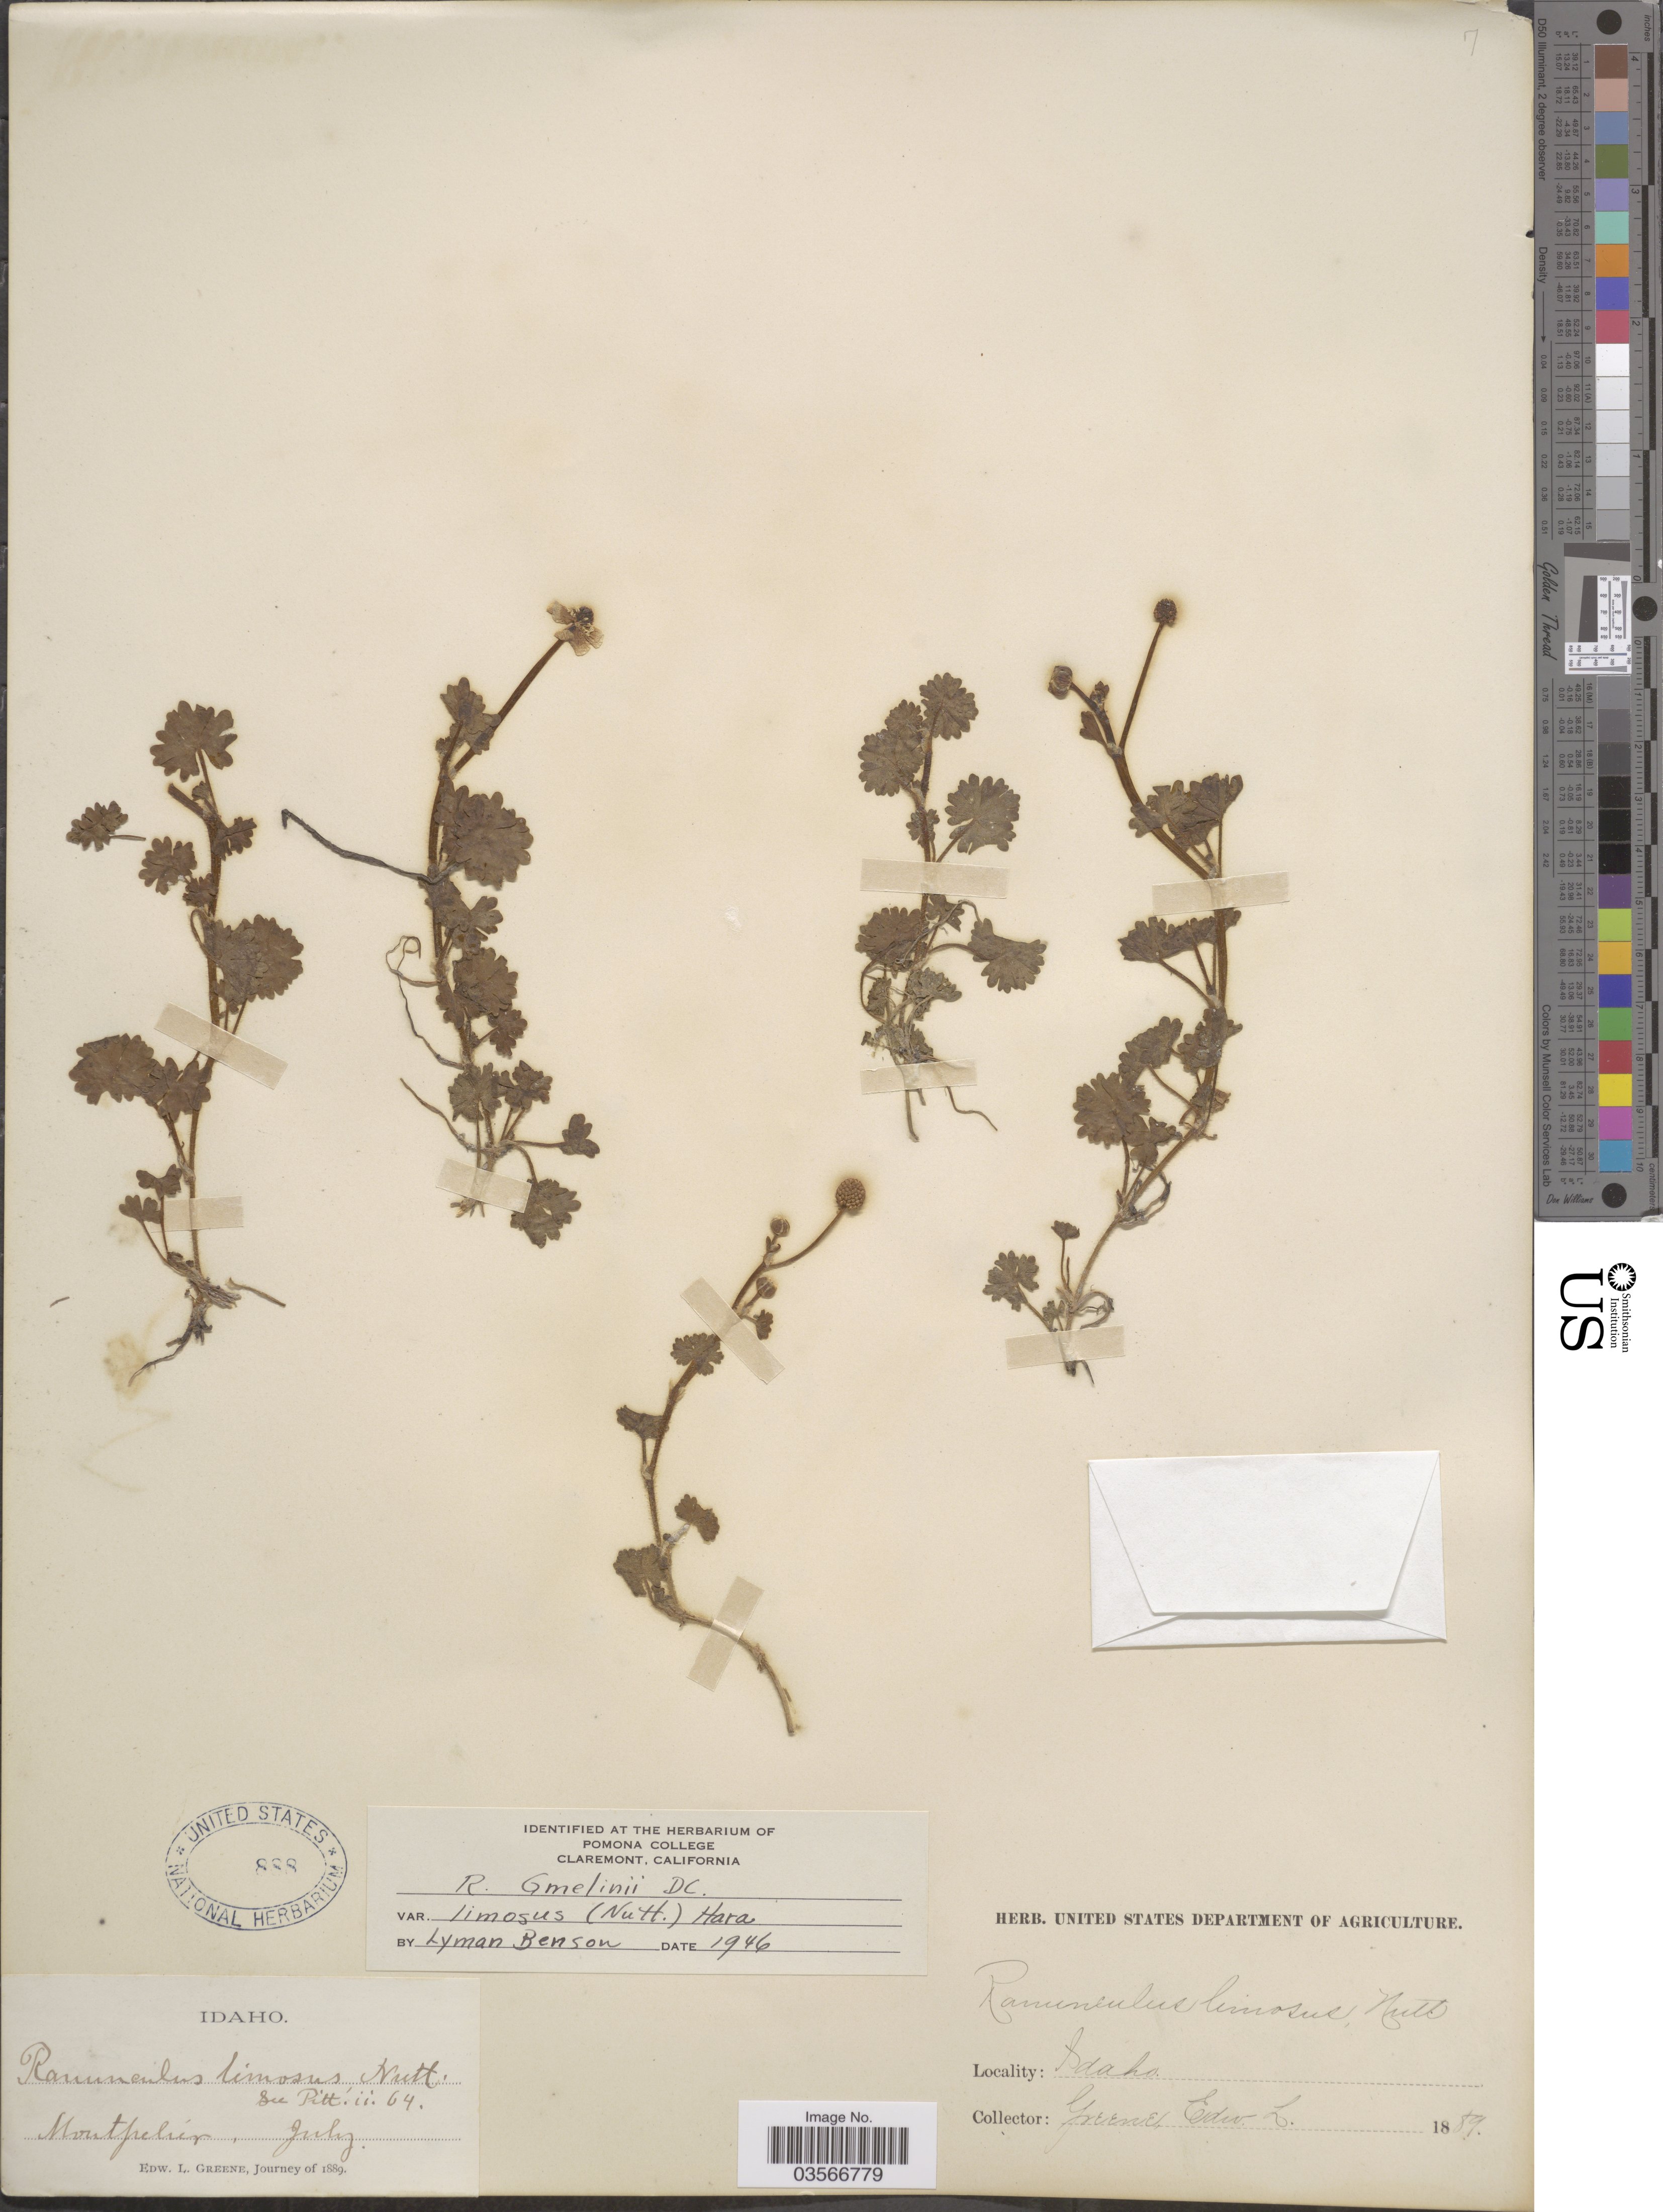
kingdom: Plantae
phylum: Tracheophyta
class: Magnoliopsida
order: Ranunculales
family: Ranunculaceae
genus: Ranunculus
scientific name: Ranunculus gmelinii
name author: DC.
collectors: E. L. Greene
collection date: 1889-07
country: United States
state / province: Idaho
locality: Montpelier.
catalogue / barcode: US 888